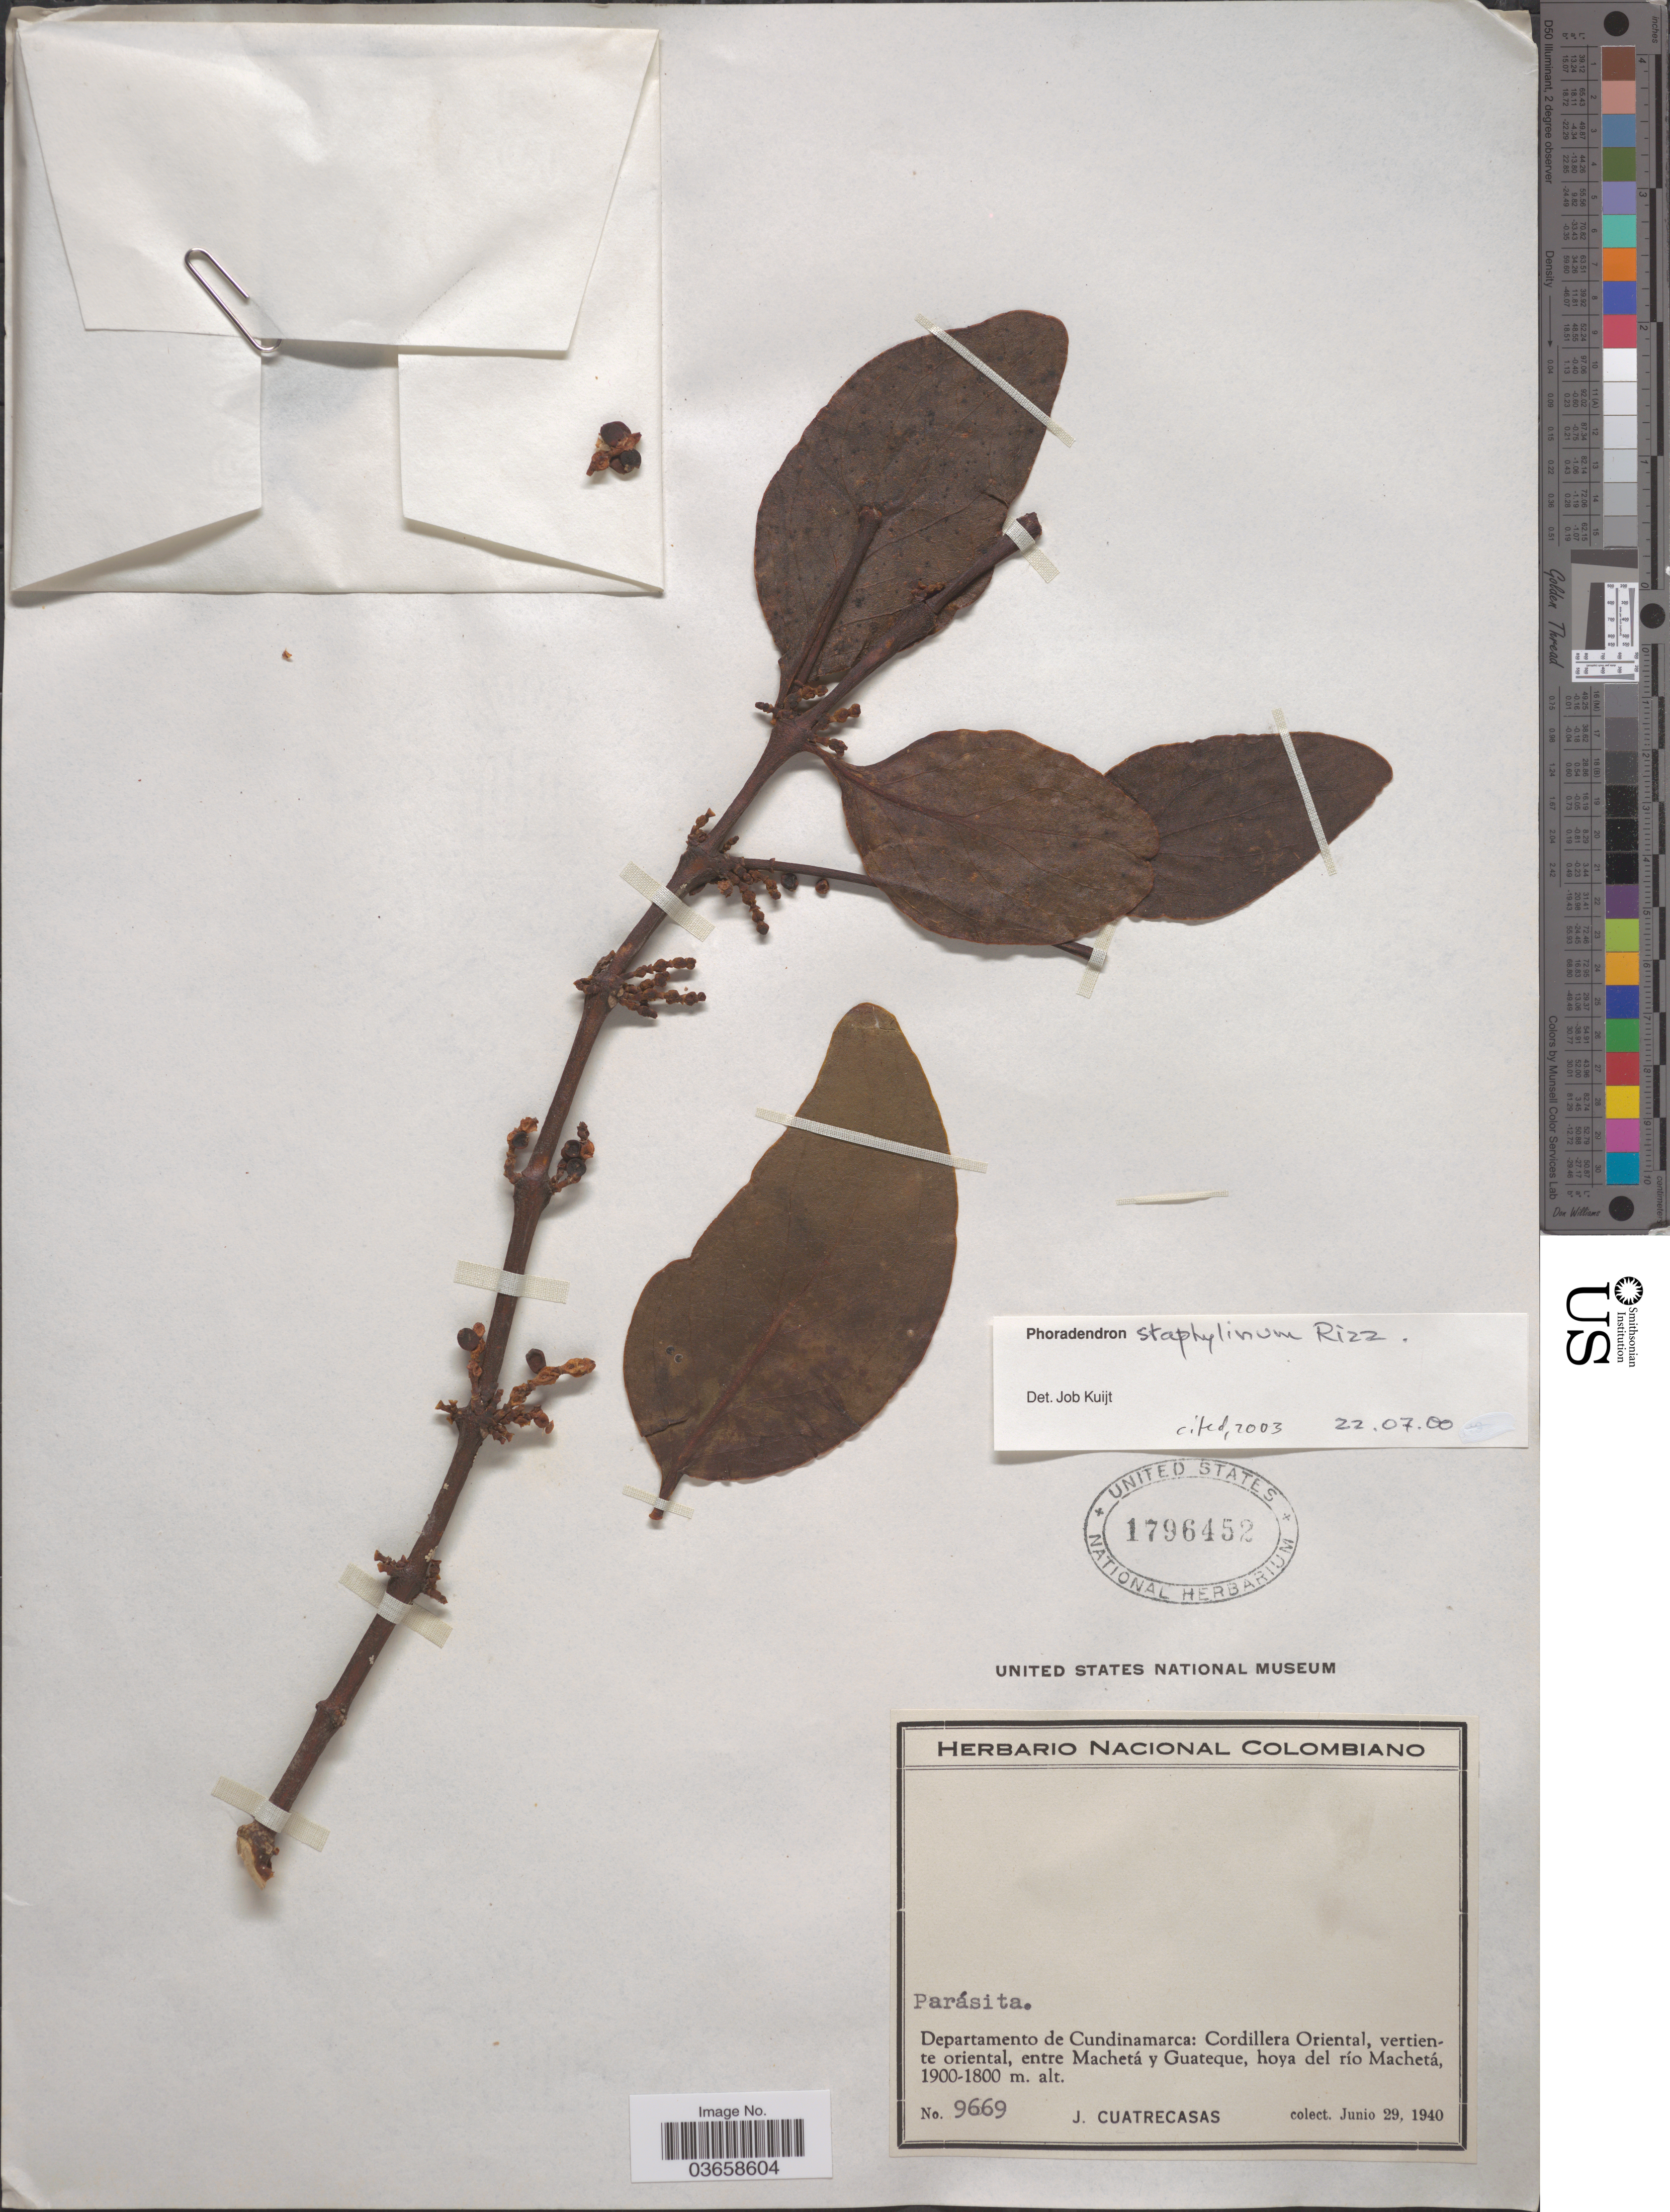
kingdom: Plantae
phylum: Tracheophyta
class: Magnoliopsida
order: Santalales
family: Viscaceae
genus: Phoradendron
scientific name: Phoradendron staphylinum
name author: Rizzini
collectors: J. Cuatrecasas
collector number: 9669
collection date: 1940-06-29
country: Colombia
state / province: Cundinamarca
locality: Departamento de Cundinamarca: Cordillera Oriental, vertiente oriental, entre Machetá y Guateque, hoya del río Machetá.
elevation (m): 1800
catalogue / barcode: US 1796452